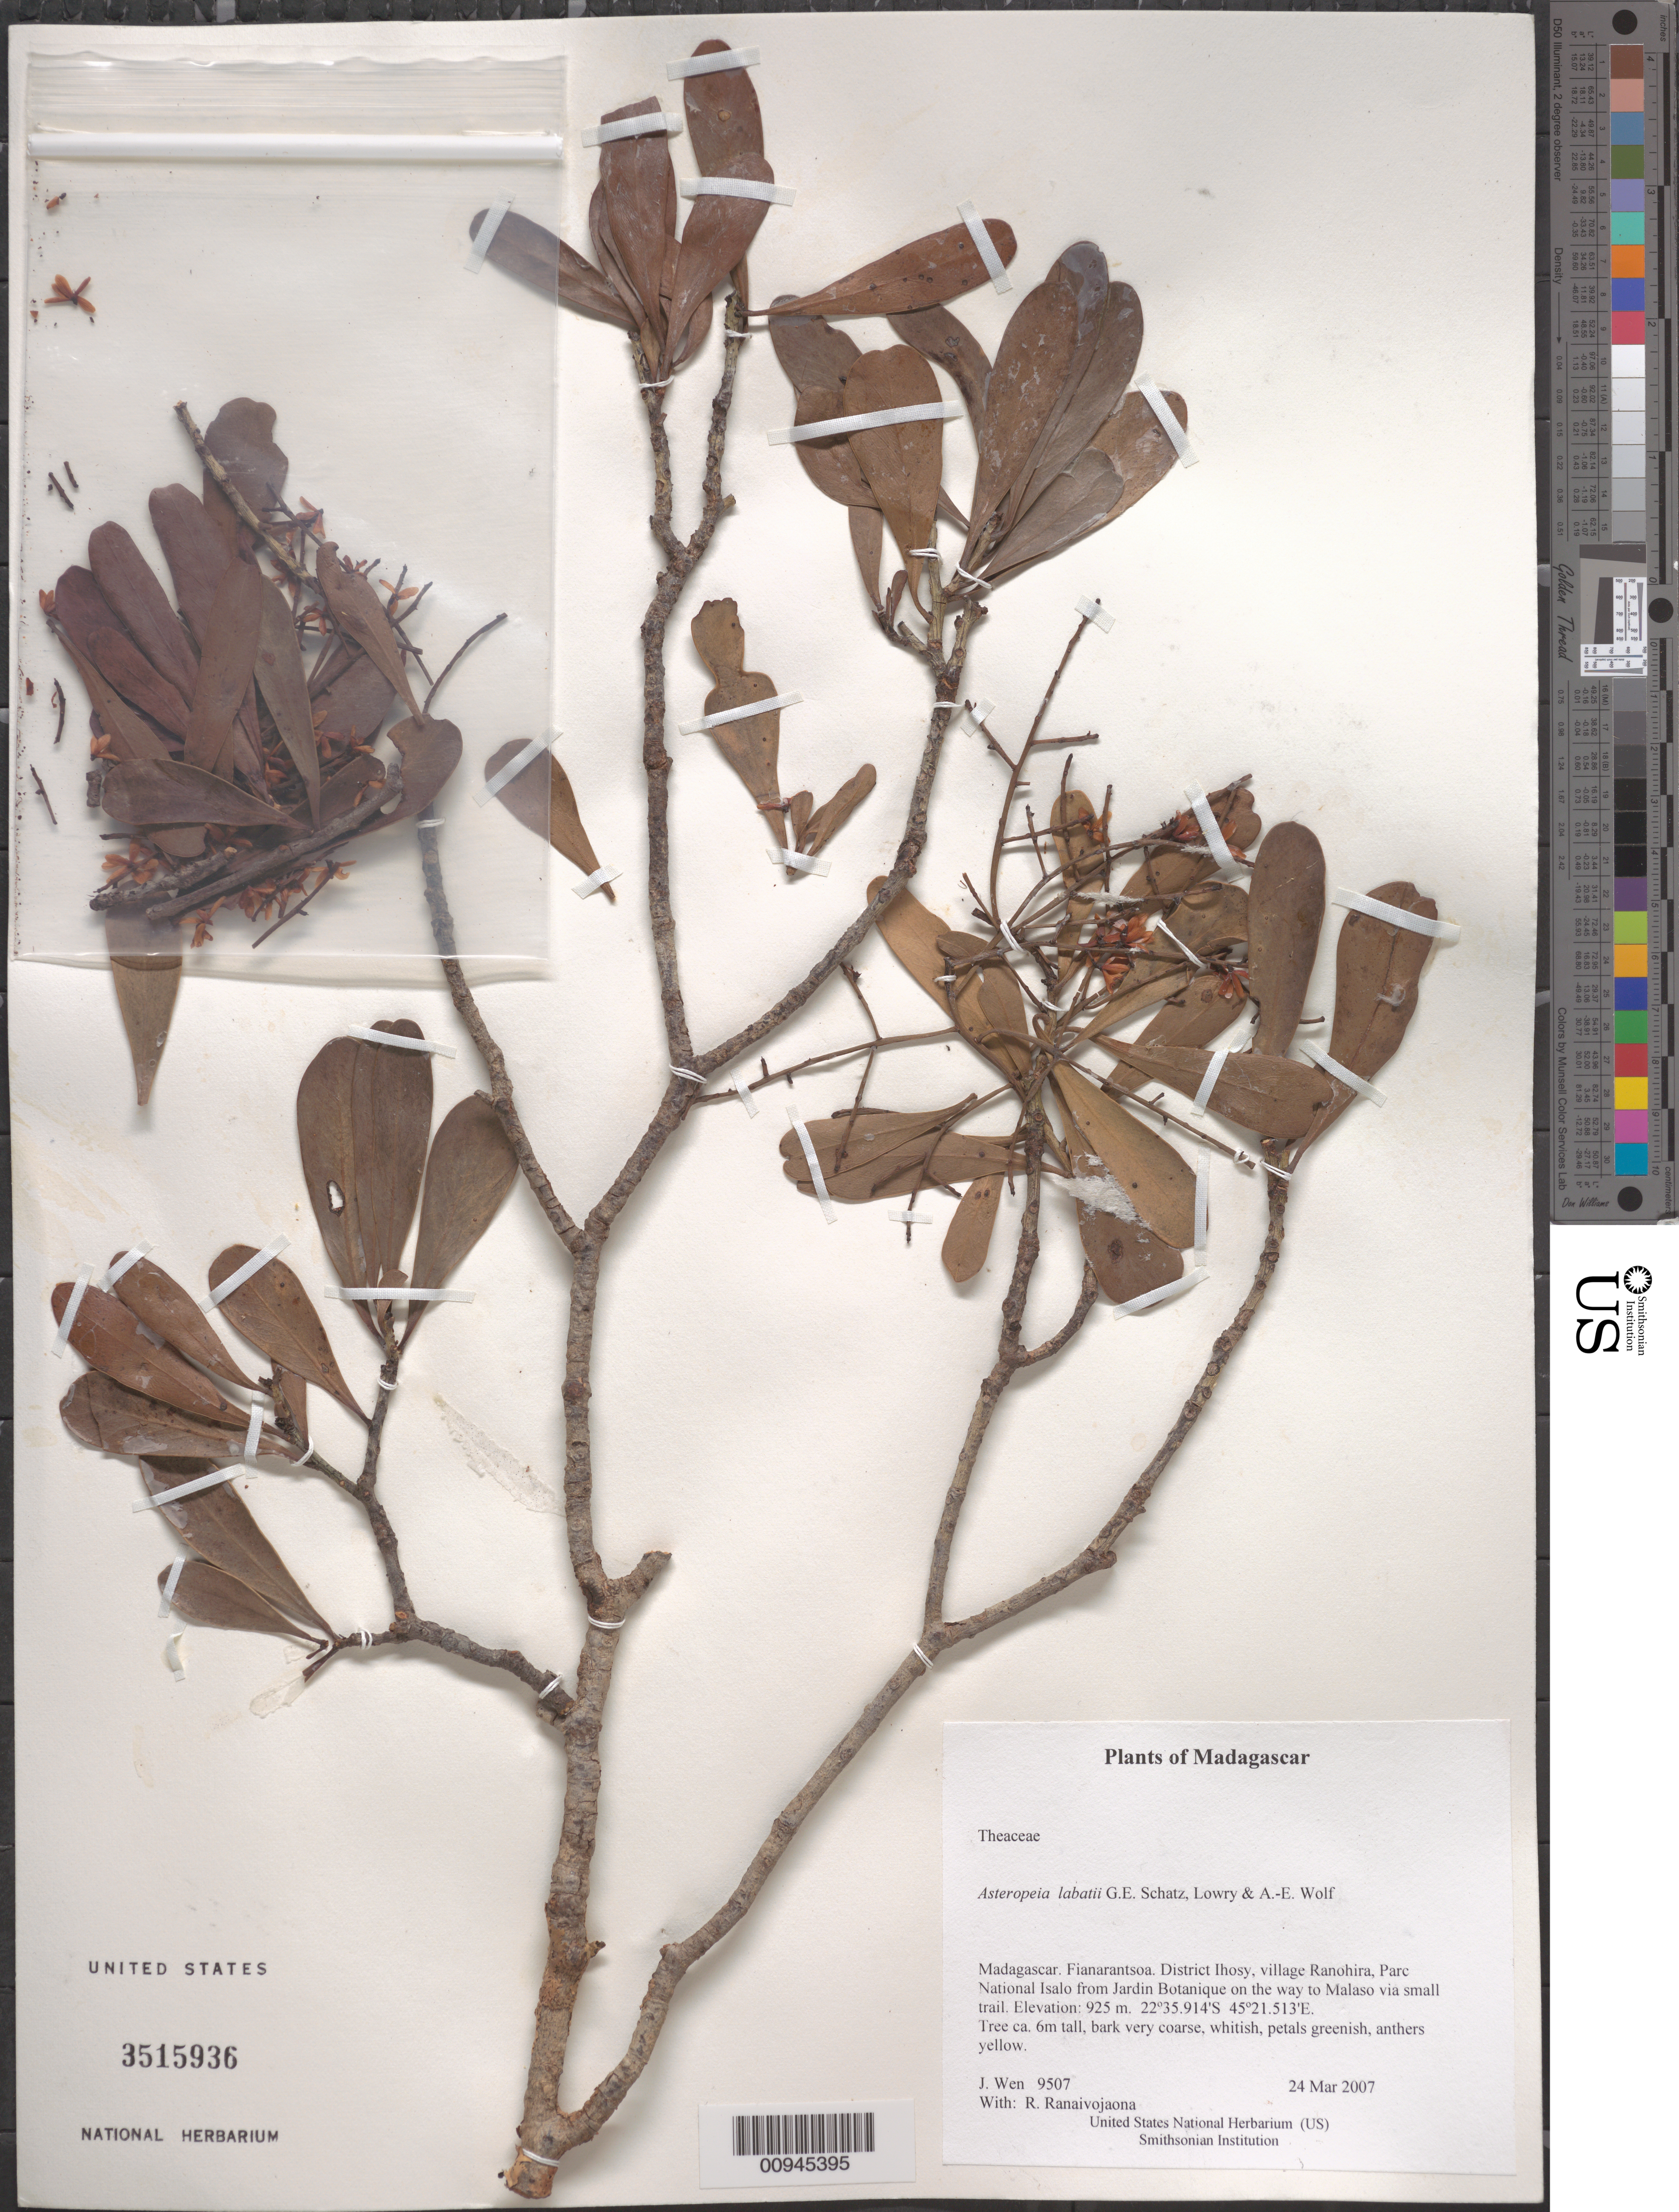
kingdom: Plantae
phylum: Tracheophyta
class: Magnoliopsida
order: Caryophyllales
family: Asteropeiaceae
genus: Asteropeia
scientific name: Asteropeia labatii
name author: G.E. Schatz et al.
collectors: J. Wen & R. Ranaivojaona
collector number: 9507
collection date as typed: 24 Mar 2007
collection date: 2007-03-24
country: Madagascar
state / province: Ihorombe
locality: District Ihosy, village Ranohira, Parc National Isalo from Jardin Botanique on the way to Malaso via small trail.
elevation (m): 925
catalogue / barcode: US 3515936